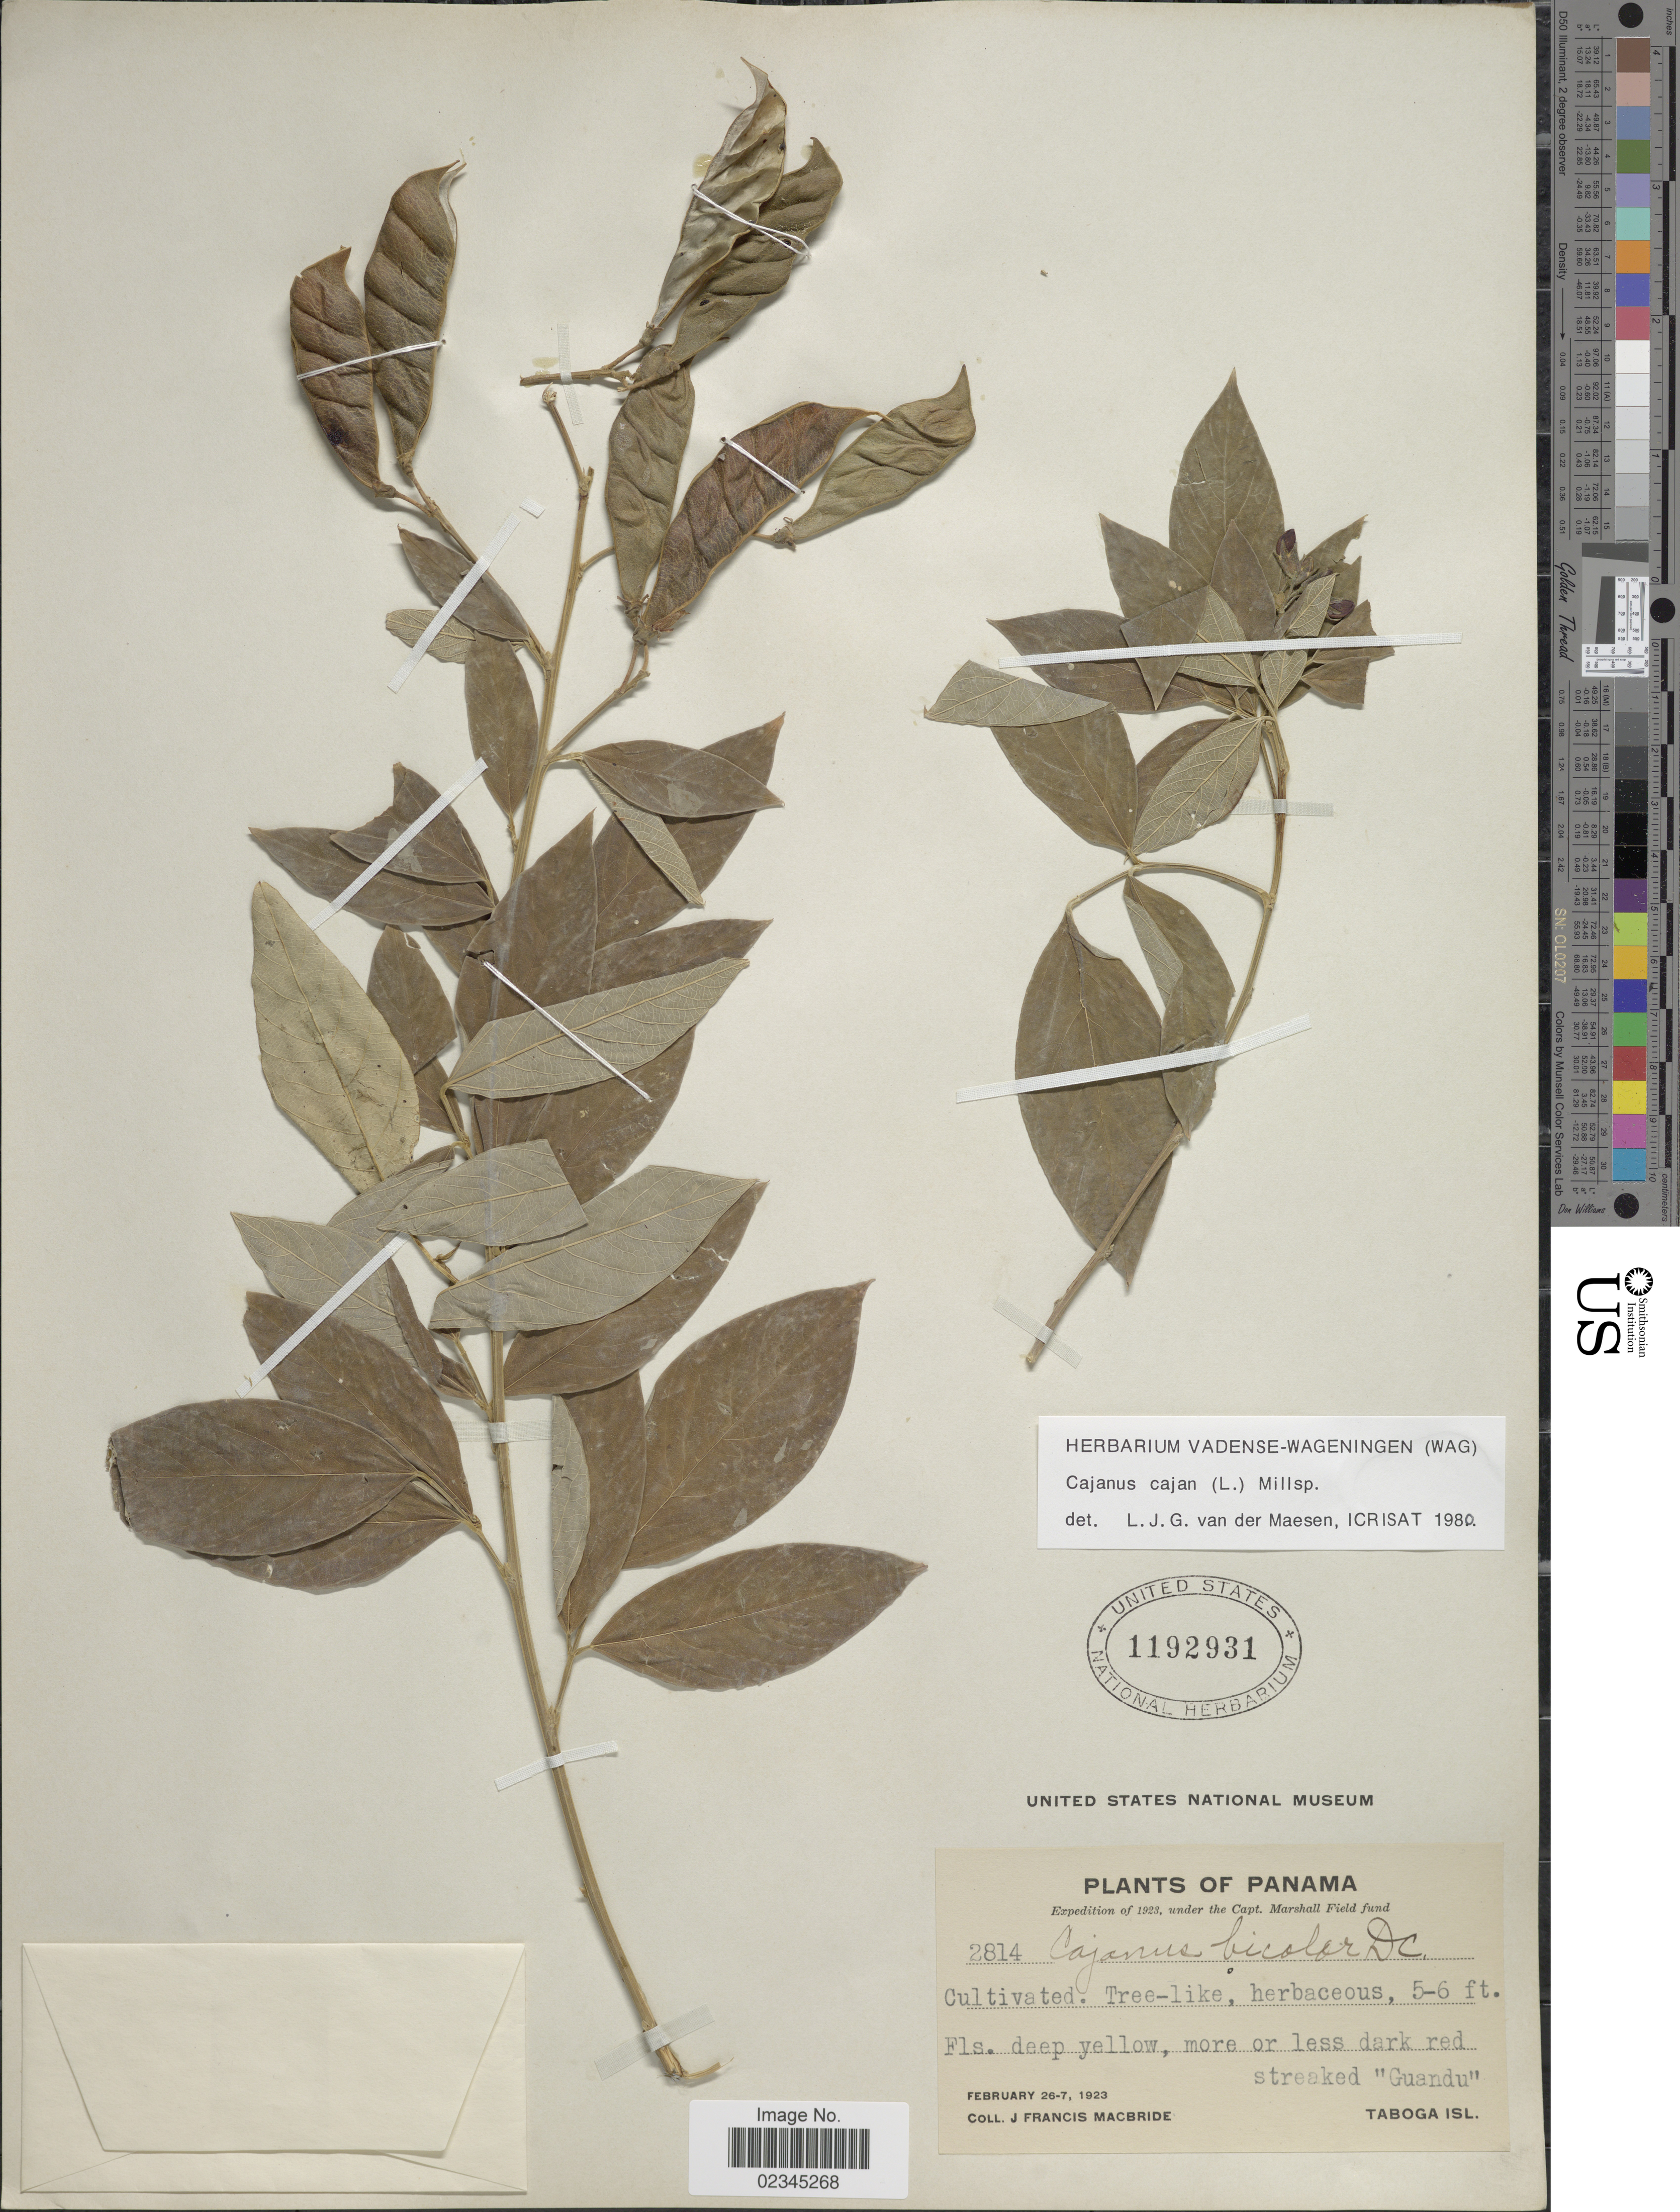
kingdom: Plantae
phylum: Tracheophyta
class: Magnoliopsida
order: Fabales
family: Fabaceae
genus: Cajanus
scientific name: Cajanus cajan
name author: (L.) Huth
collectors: J. F. Macbride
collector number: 2814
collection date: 1923-02-26/1923-02-27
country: Panama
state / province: Panamá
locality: Taboga Isl.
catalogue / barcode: US 1192931